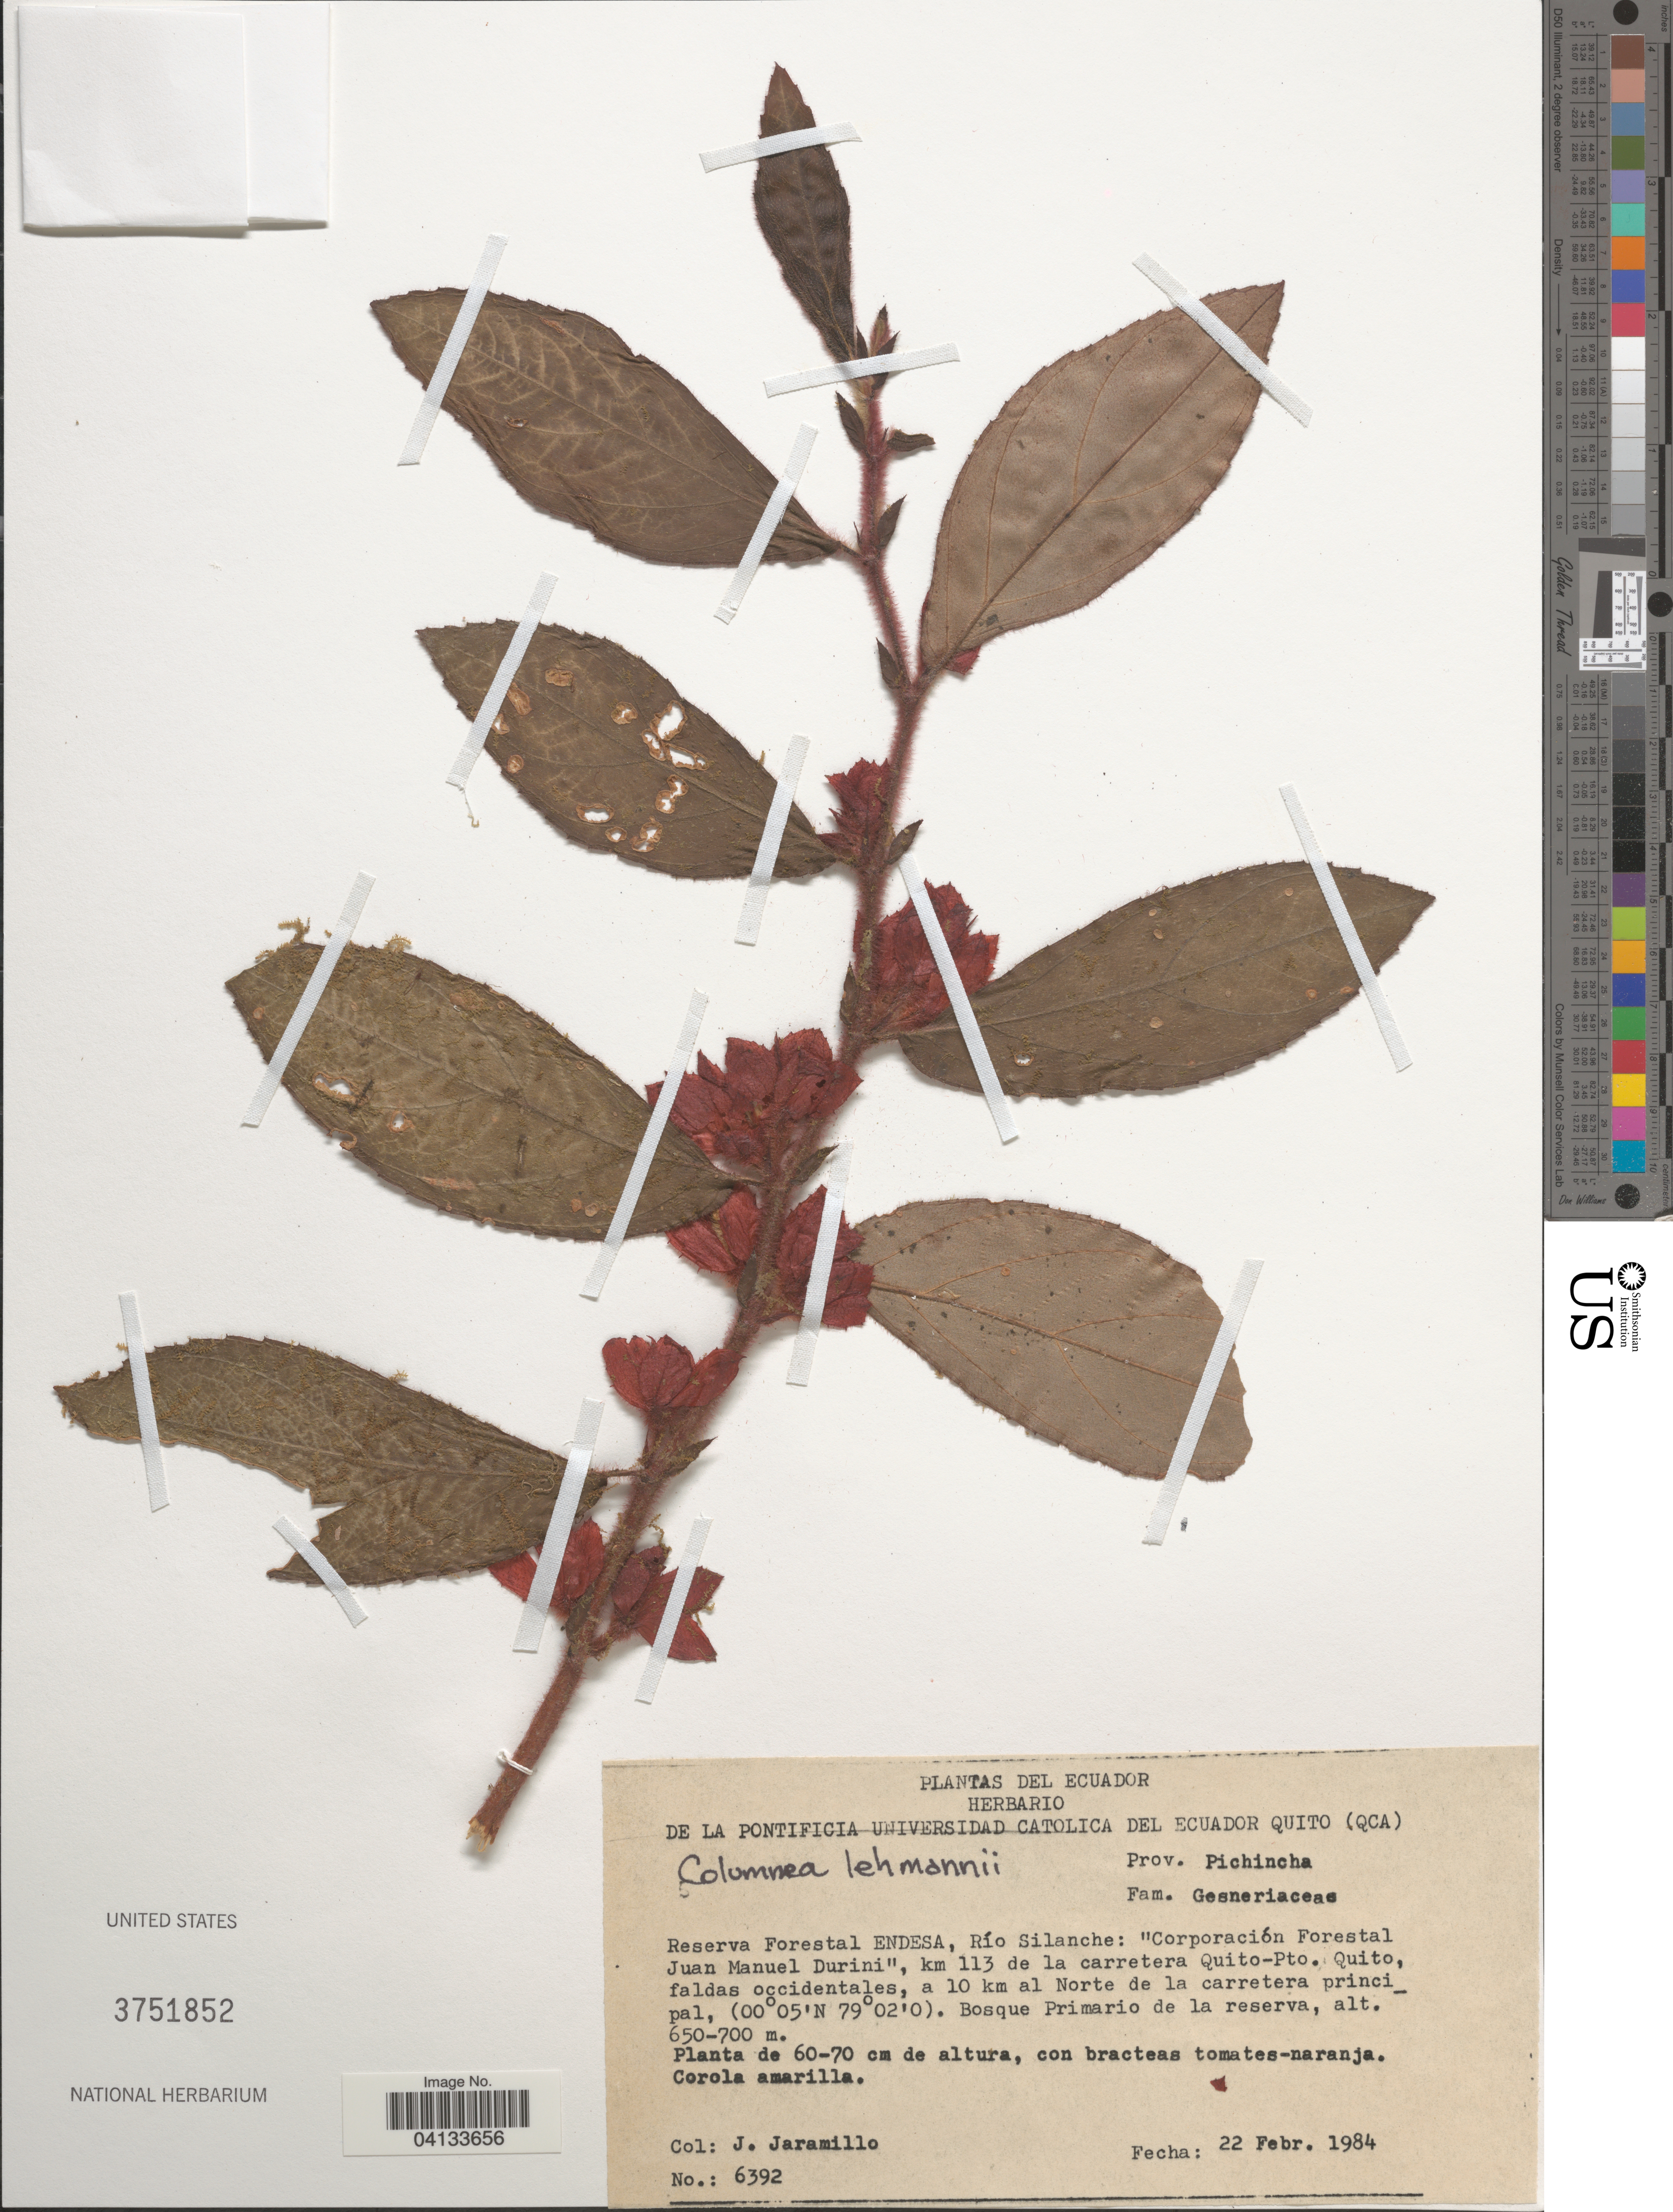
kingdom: Plantae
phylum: Tracheophyta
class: Magnoliopsida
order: Lamiales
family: Gesneriaceae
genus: Columnea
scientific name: Columnea herthae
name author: Mansf.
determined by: Clark, J. L.; Skog, Laurence E.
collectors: J. Jaramillo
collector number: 6392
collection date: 1984-02-22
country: Ecuador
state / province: Pichincha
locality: Reserva Forestal ENDESA, Río Silanche: "Corporación Forestal Juan Manuel Durini", km 113 de la carretera Quito-Pto. Quito, faldas occidentales, a 10 km al Norte de la carretera principal.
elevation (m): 650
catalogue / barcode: US 3751852